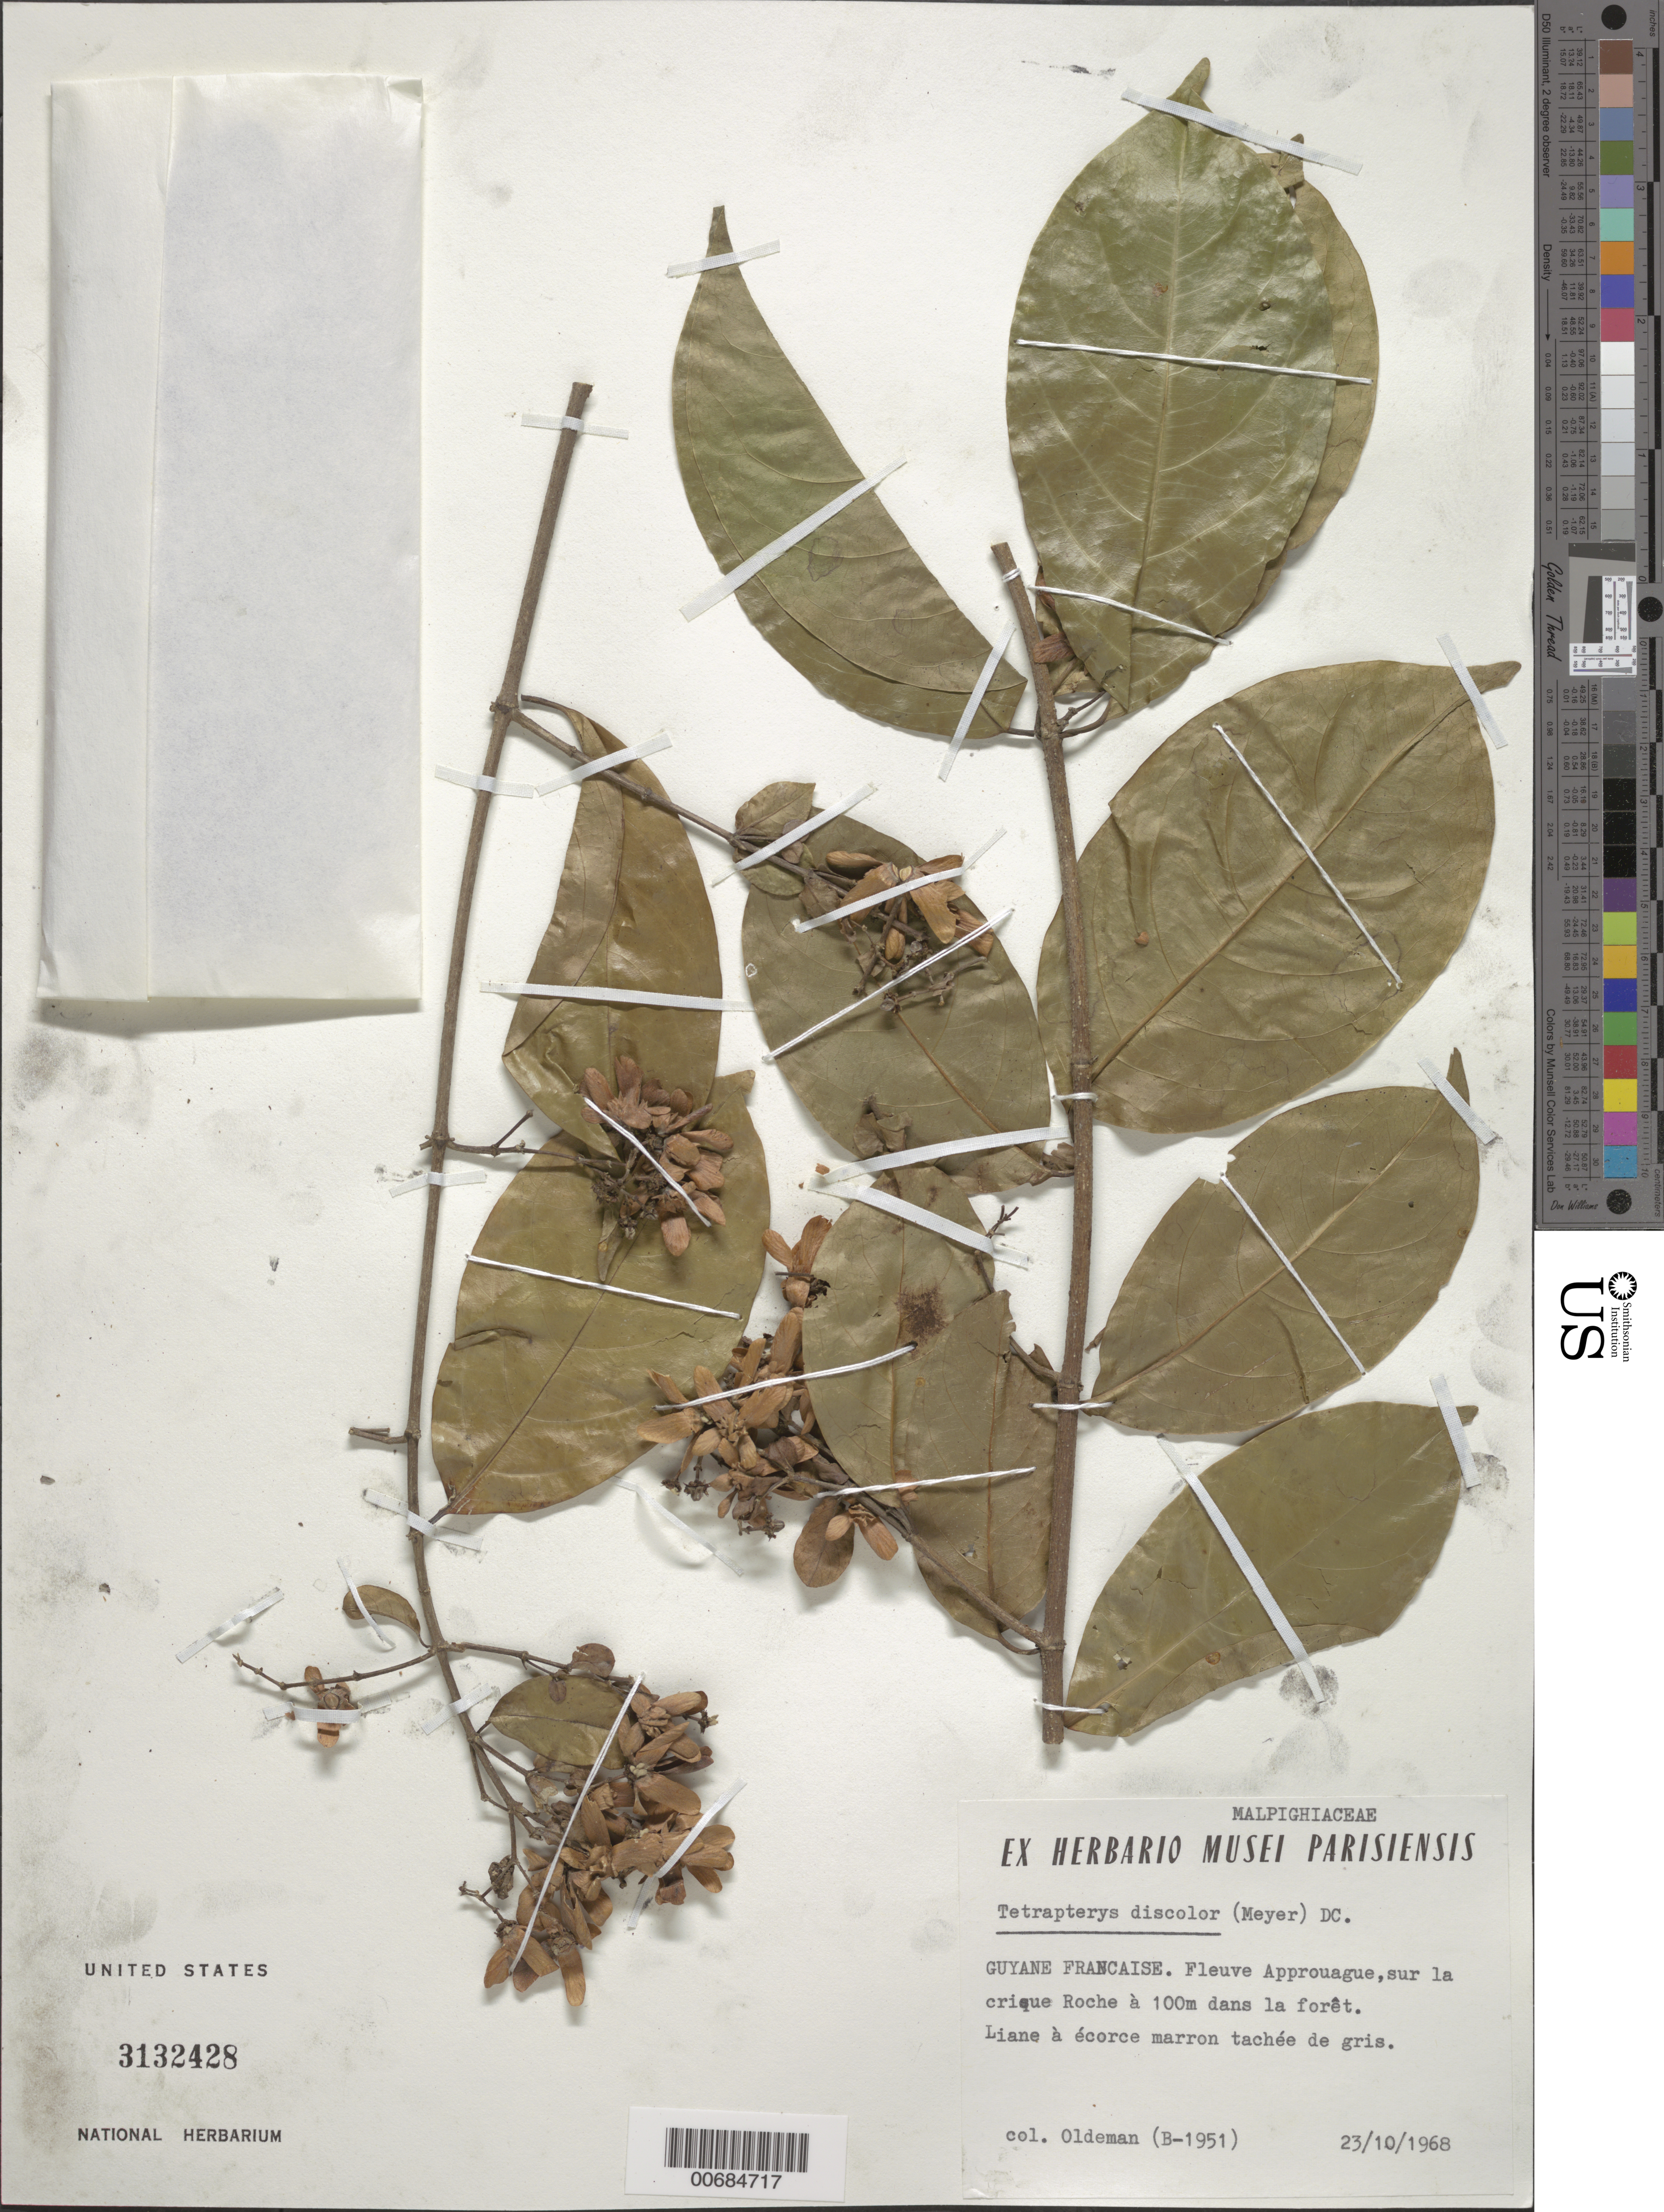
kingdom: Plantae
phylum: Tracheophyta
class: Magnoliopsida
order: Malpighiales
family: Malpighiaceae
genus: Tetrapterys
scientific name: Tetrapterys discolor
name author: (G. Mey.) DC.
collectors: R. Oldeman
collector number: B 1951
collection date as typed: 23-Oct-68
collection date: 1968-10-23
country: French Guiana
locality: Crique Roche, Fleuve Approuague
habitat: Forest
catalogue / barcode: US 3132428